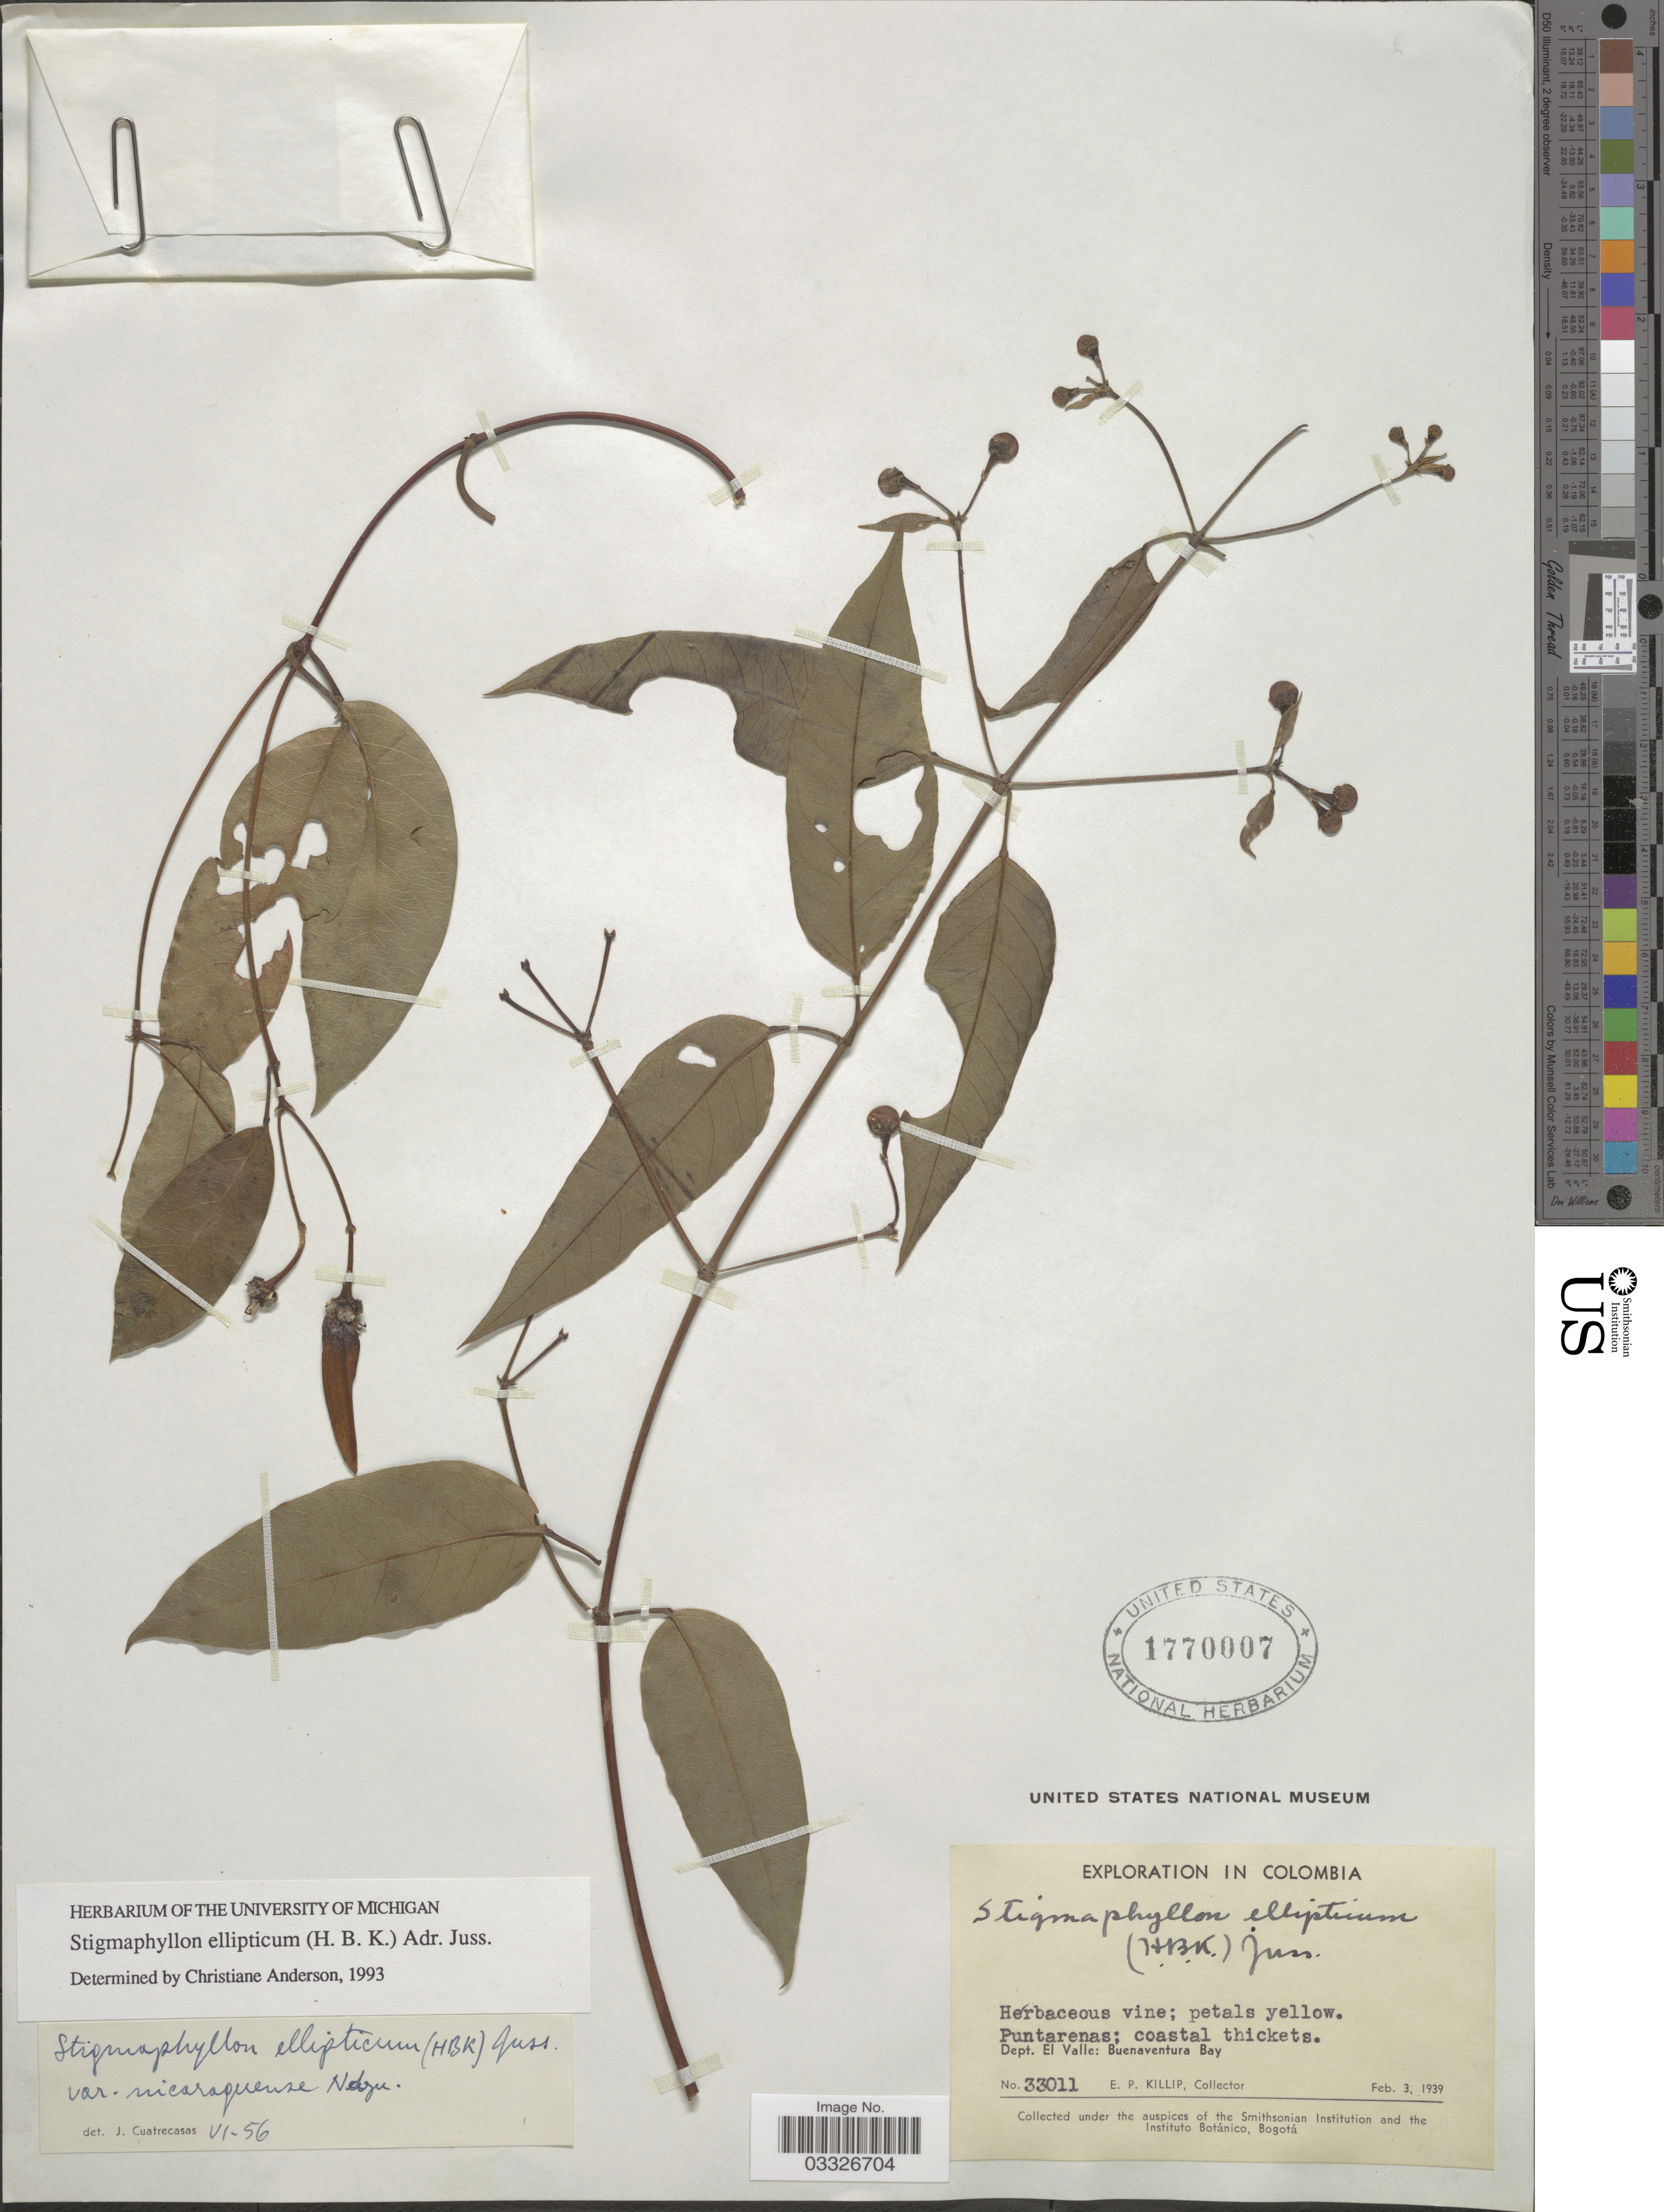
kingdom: Plantae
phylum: Tracheophyta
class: Magnoliopsida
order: Malpighiales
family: Malpighiaceae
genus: Stigmaphyllon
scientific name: Stigmaphyllon ellipticum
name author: (Kunth) A. Juss.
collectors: E. P. Killip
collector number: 33011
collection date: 1939-02-03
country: Colombia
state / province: Valle del Cauca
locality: Puntarenas. Dept. El Valle: Buenaventura Bay.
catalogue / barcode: US 1770007